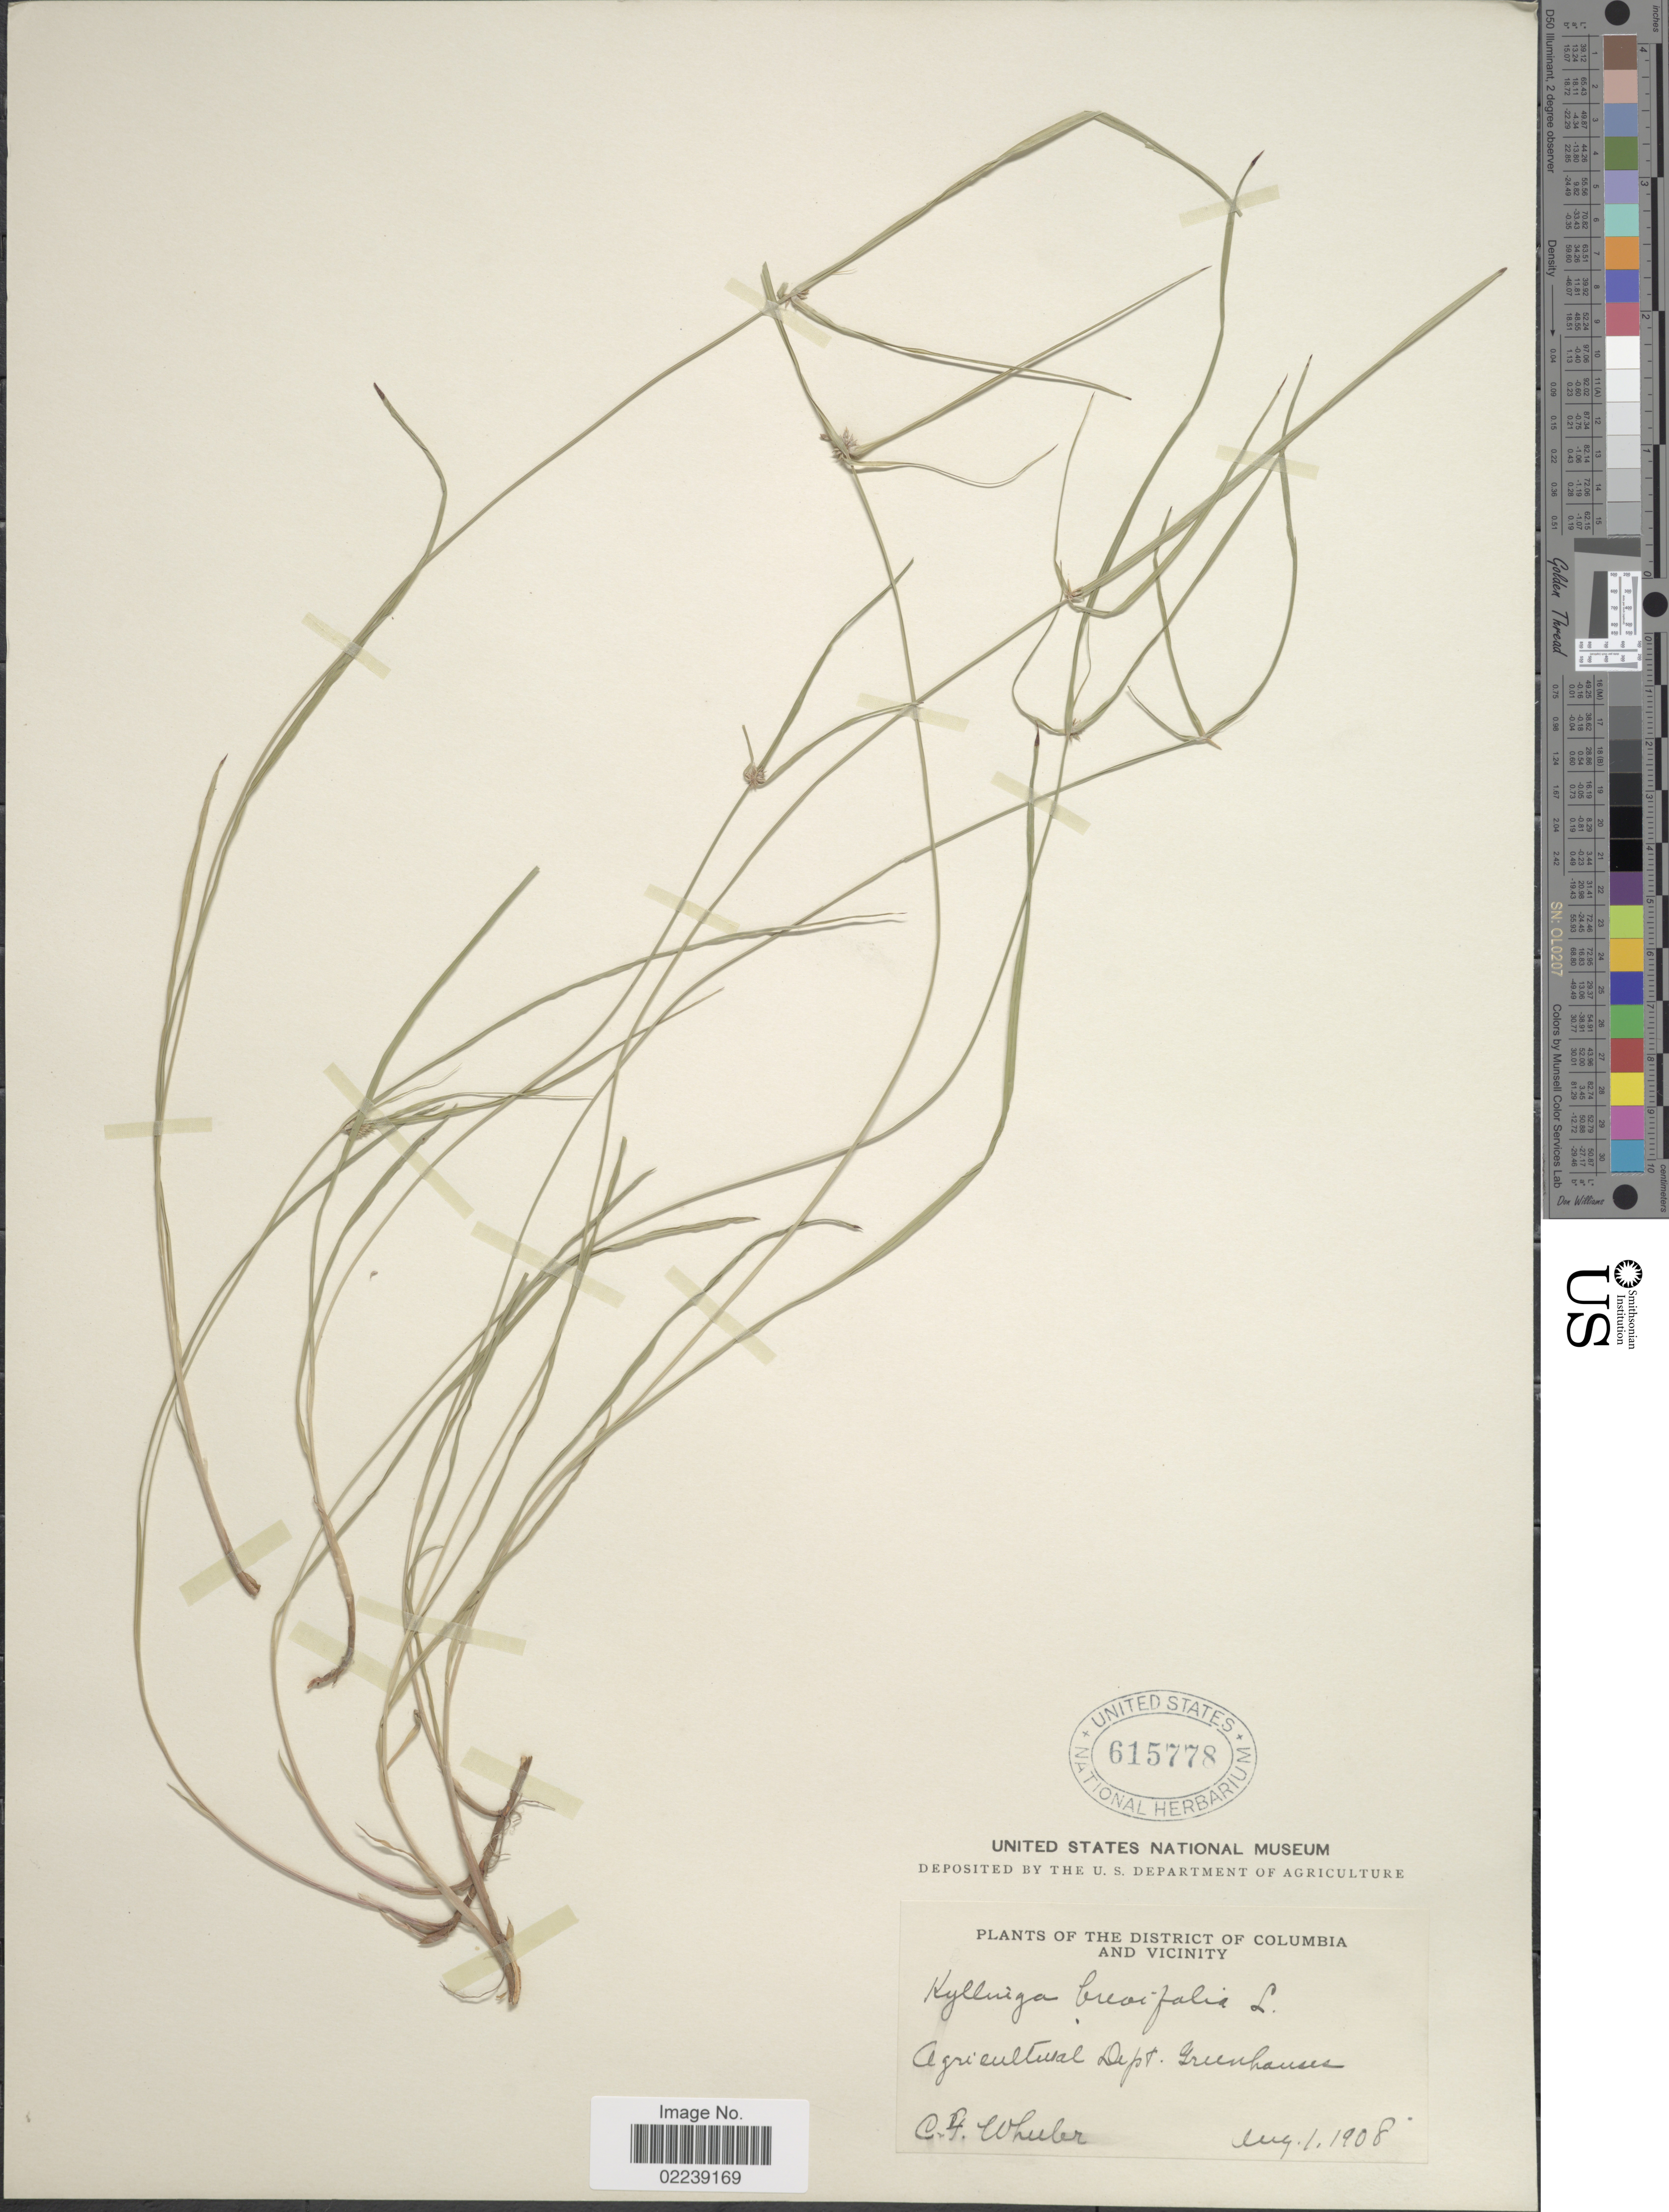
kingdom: Plantae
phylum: Tracheophyta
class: Liliopsida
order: Poales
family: Cyperaceae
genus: Cyperus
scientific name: Cyperus brevifolius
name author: (Rottb.) Hassk.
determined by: Strong, M. T., (US), Smithsonian Institution - National Museum of Natural History (UNITED STATES)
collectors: C. Wheeler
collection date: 1908-08-01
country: United States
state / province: District of Columbia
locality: District of Colombia and Vicinity. Agriculture Dept. Greenhouse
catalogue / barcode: US 615778